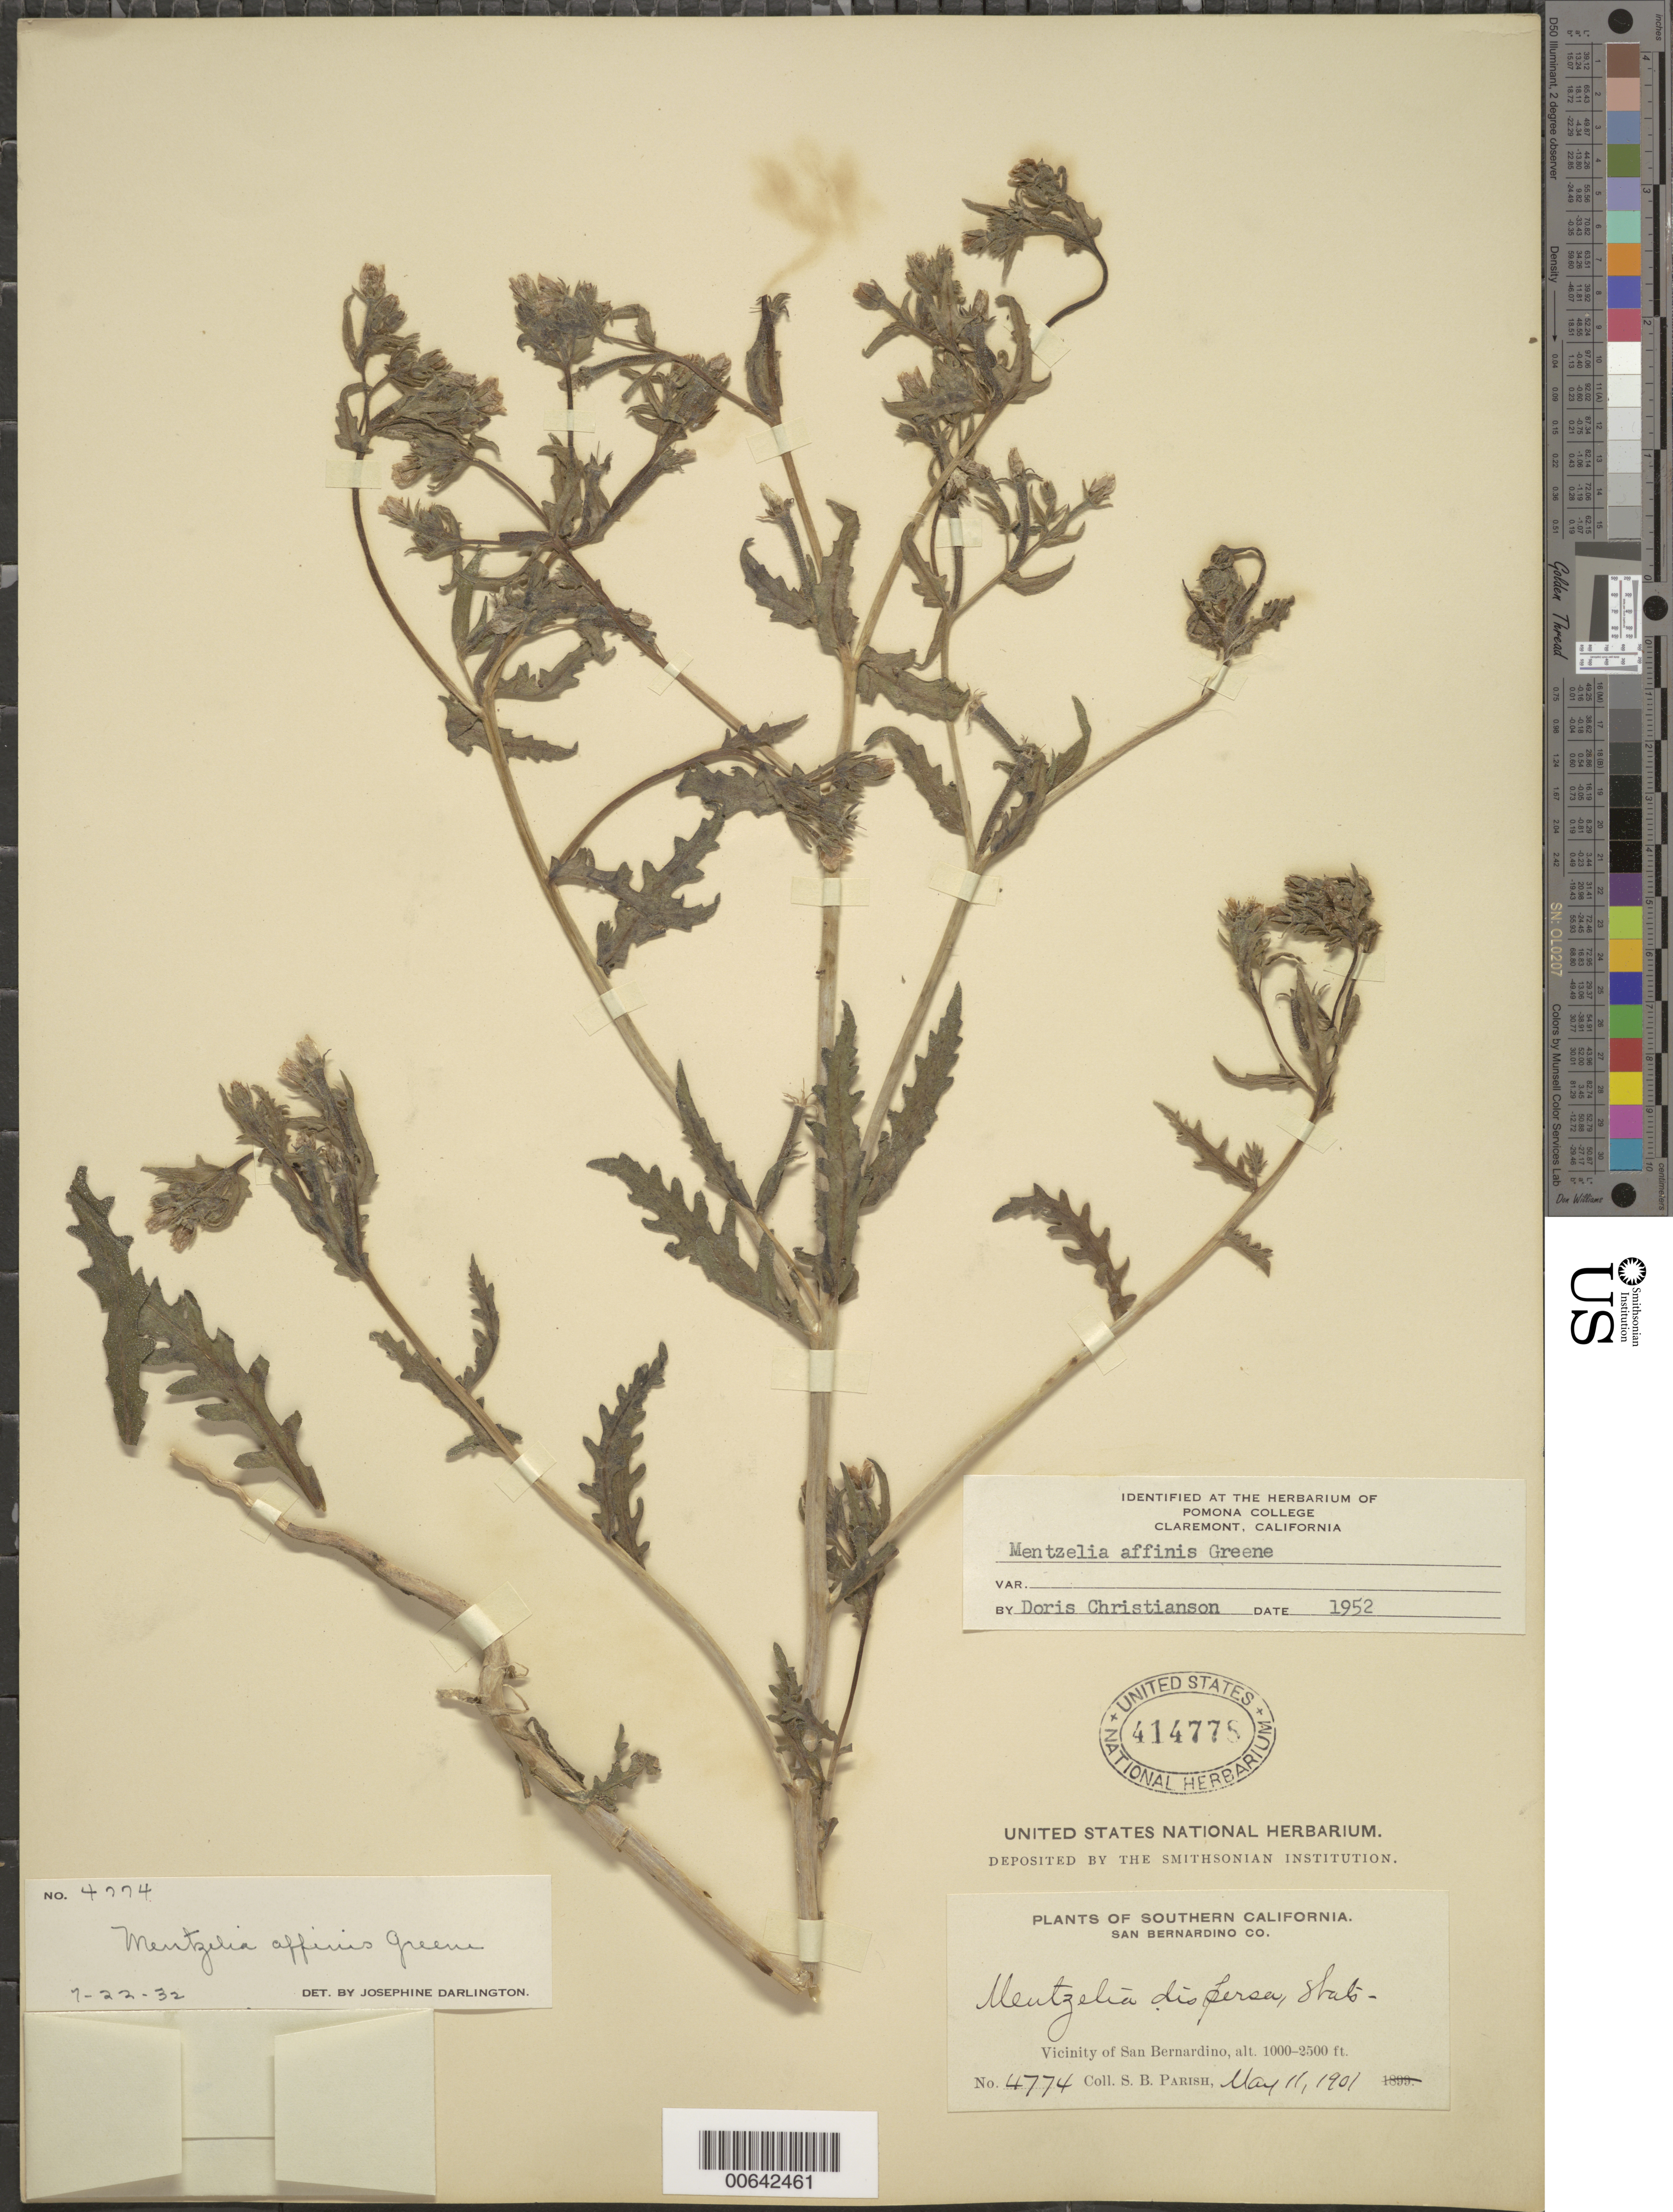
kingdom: Plantae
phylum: Tracheophyta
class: Magnoliopsida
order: Cornales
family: Loasaceae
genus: Mentzelia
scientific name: Mentzelia affinis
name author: Greene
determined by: Christianson, D., (POM), Pomona College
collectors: S. B. Parish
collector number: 4774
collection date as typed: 11 May 1901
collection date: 1901-05-11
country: United States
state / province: California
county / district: San Bernardino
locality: Vicinity of San Bernardino.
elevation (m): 305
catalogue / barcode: US 414778